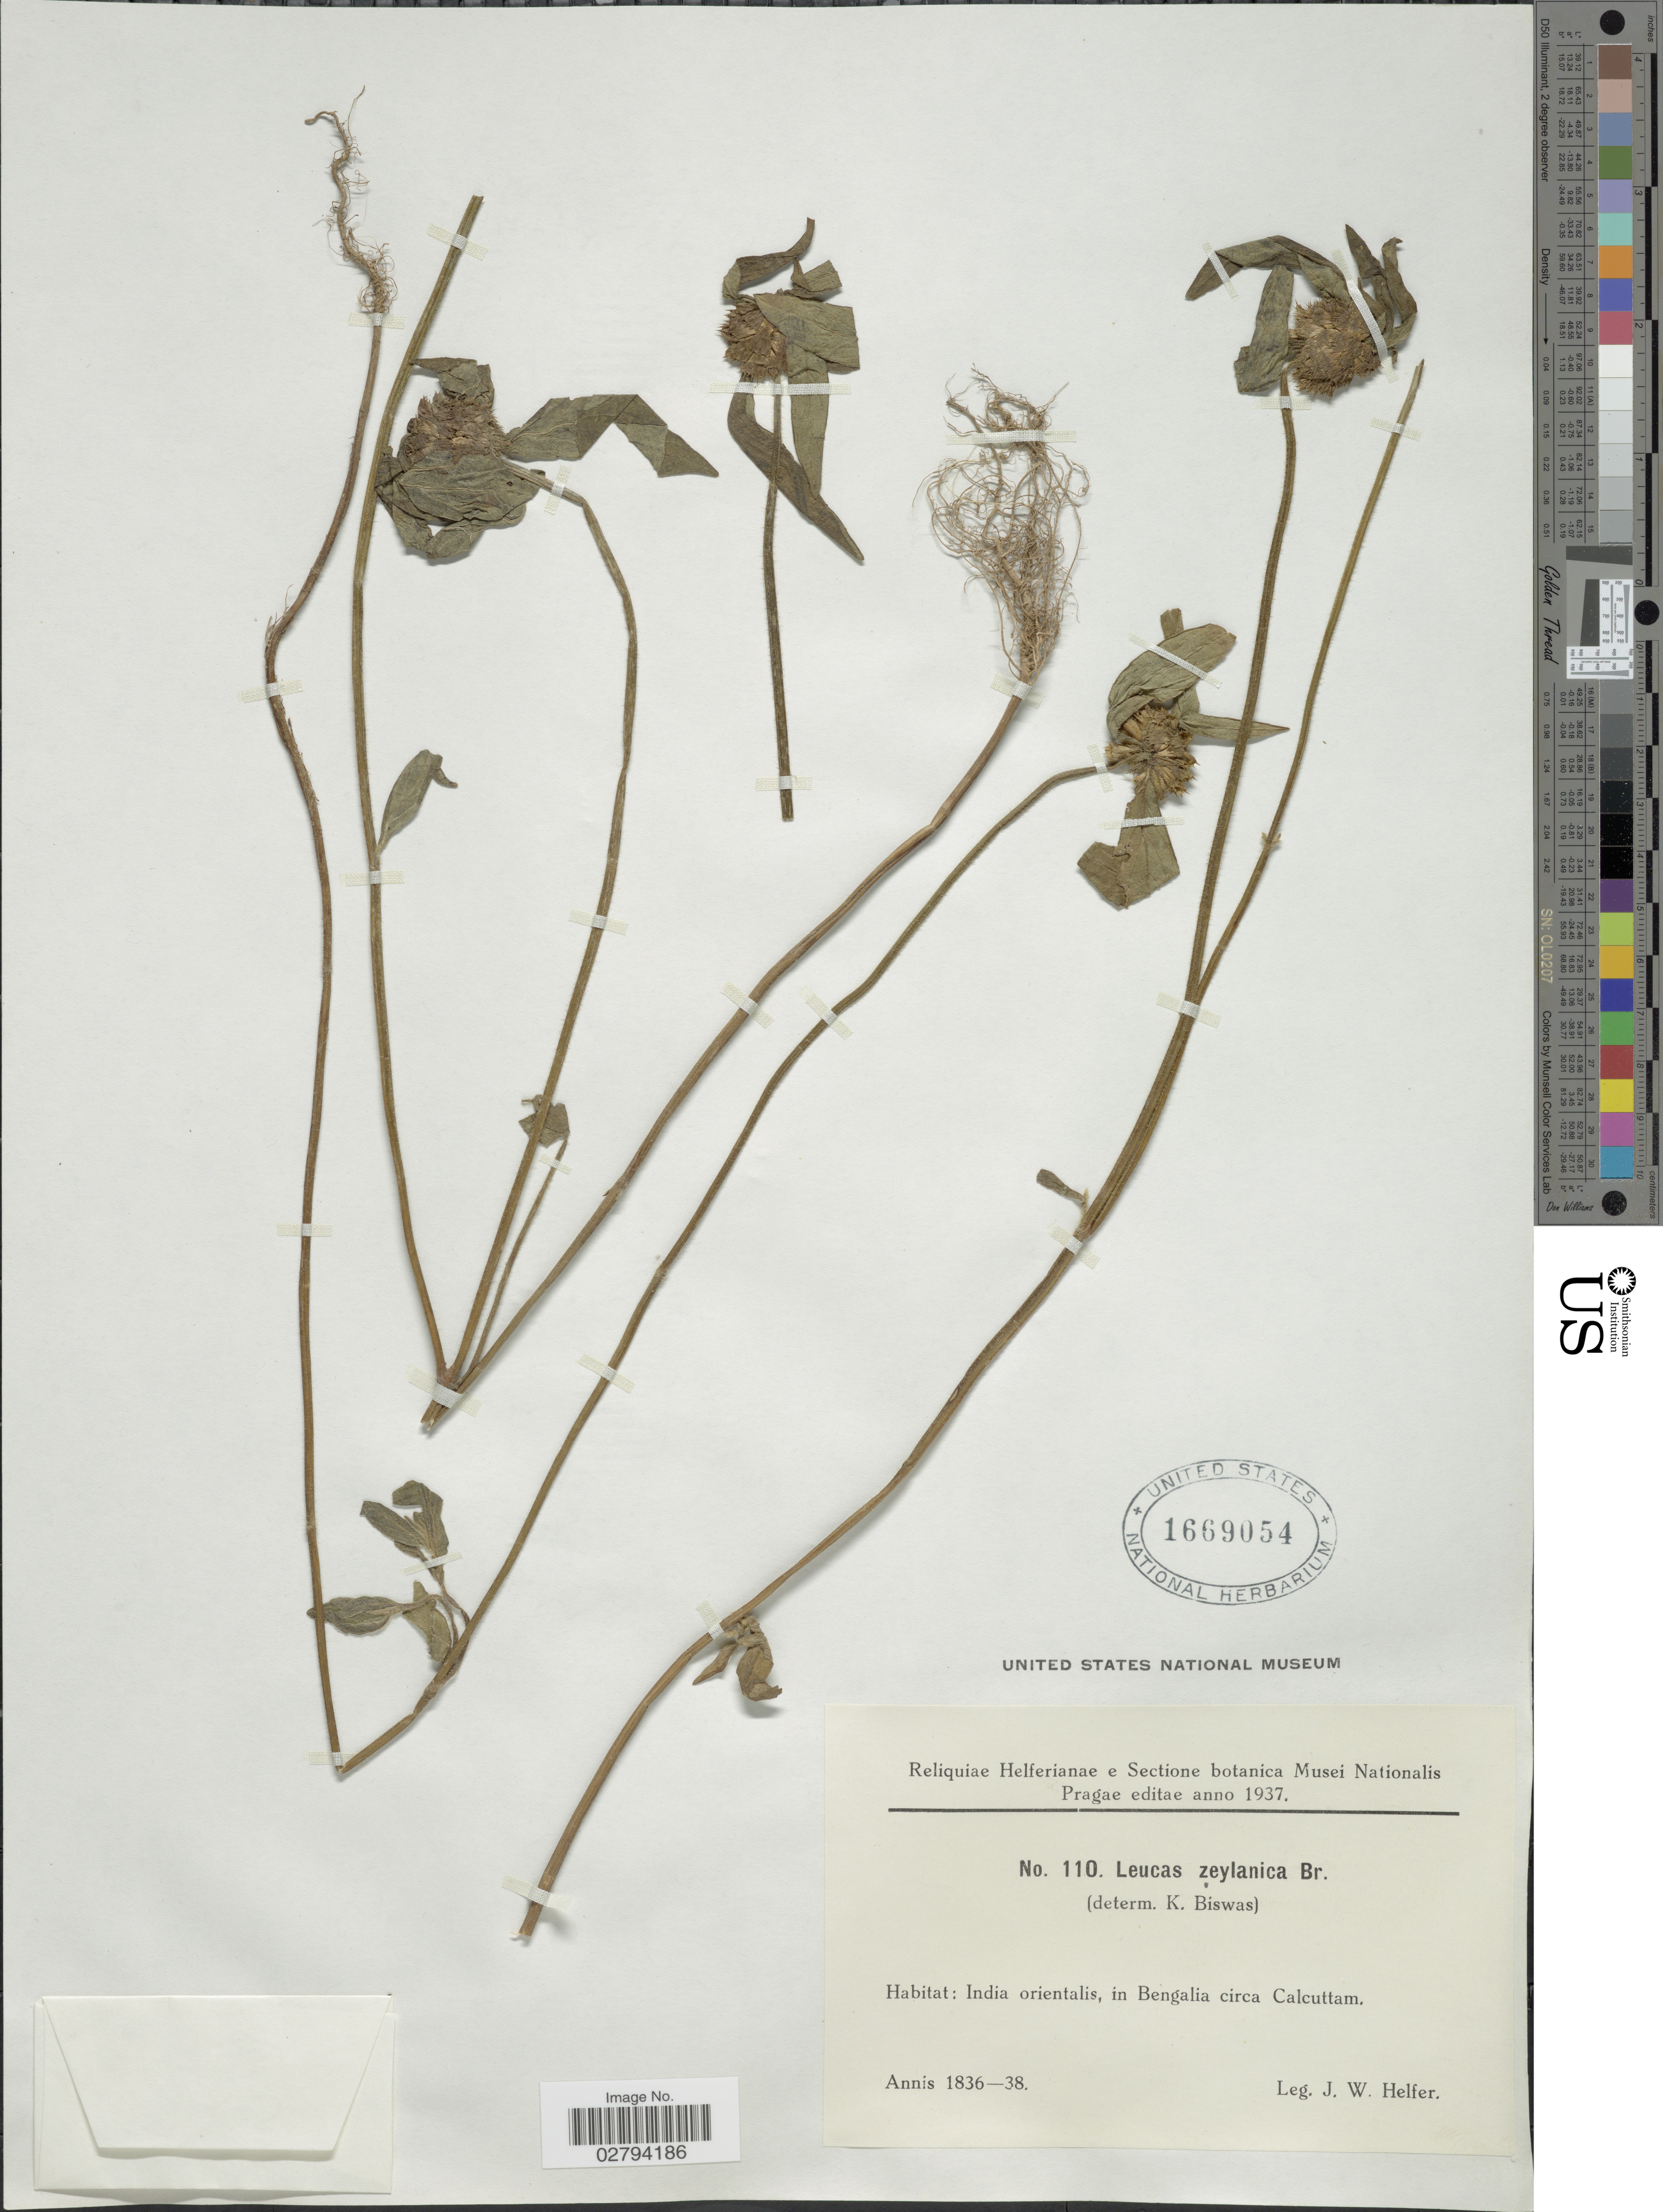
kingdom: Plantae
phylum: Tracheophyta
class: Magnoliopsida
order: Lamiales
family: Lamiaceae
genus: Leucas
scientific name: Leucas zeylanica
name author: (L.) W.T. Aiton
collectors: J. W. Helfer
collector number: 110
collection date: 1836/1838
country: India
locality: India orientalis, in Bengalia circa Calcuttam.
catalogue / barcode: US 1669054